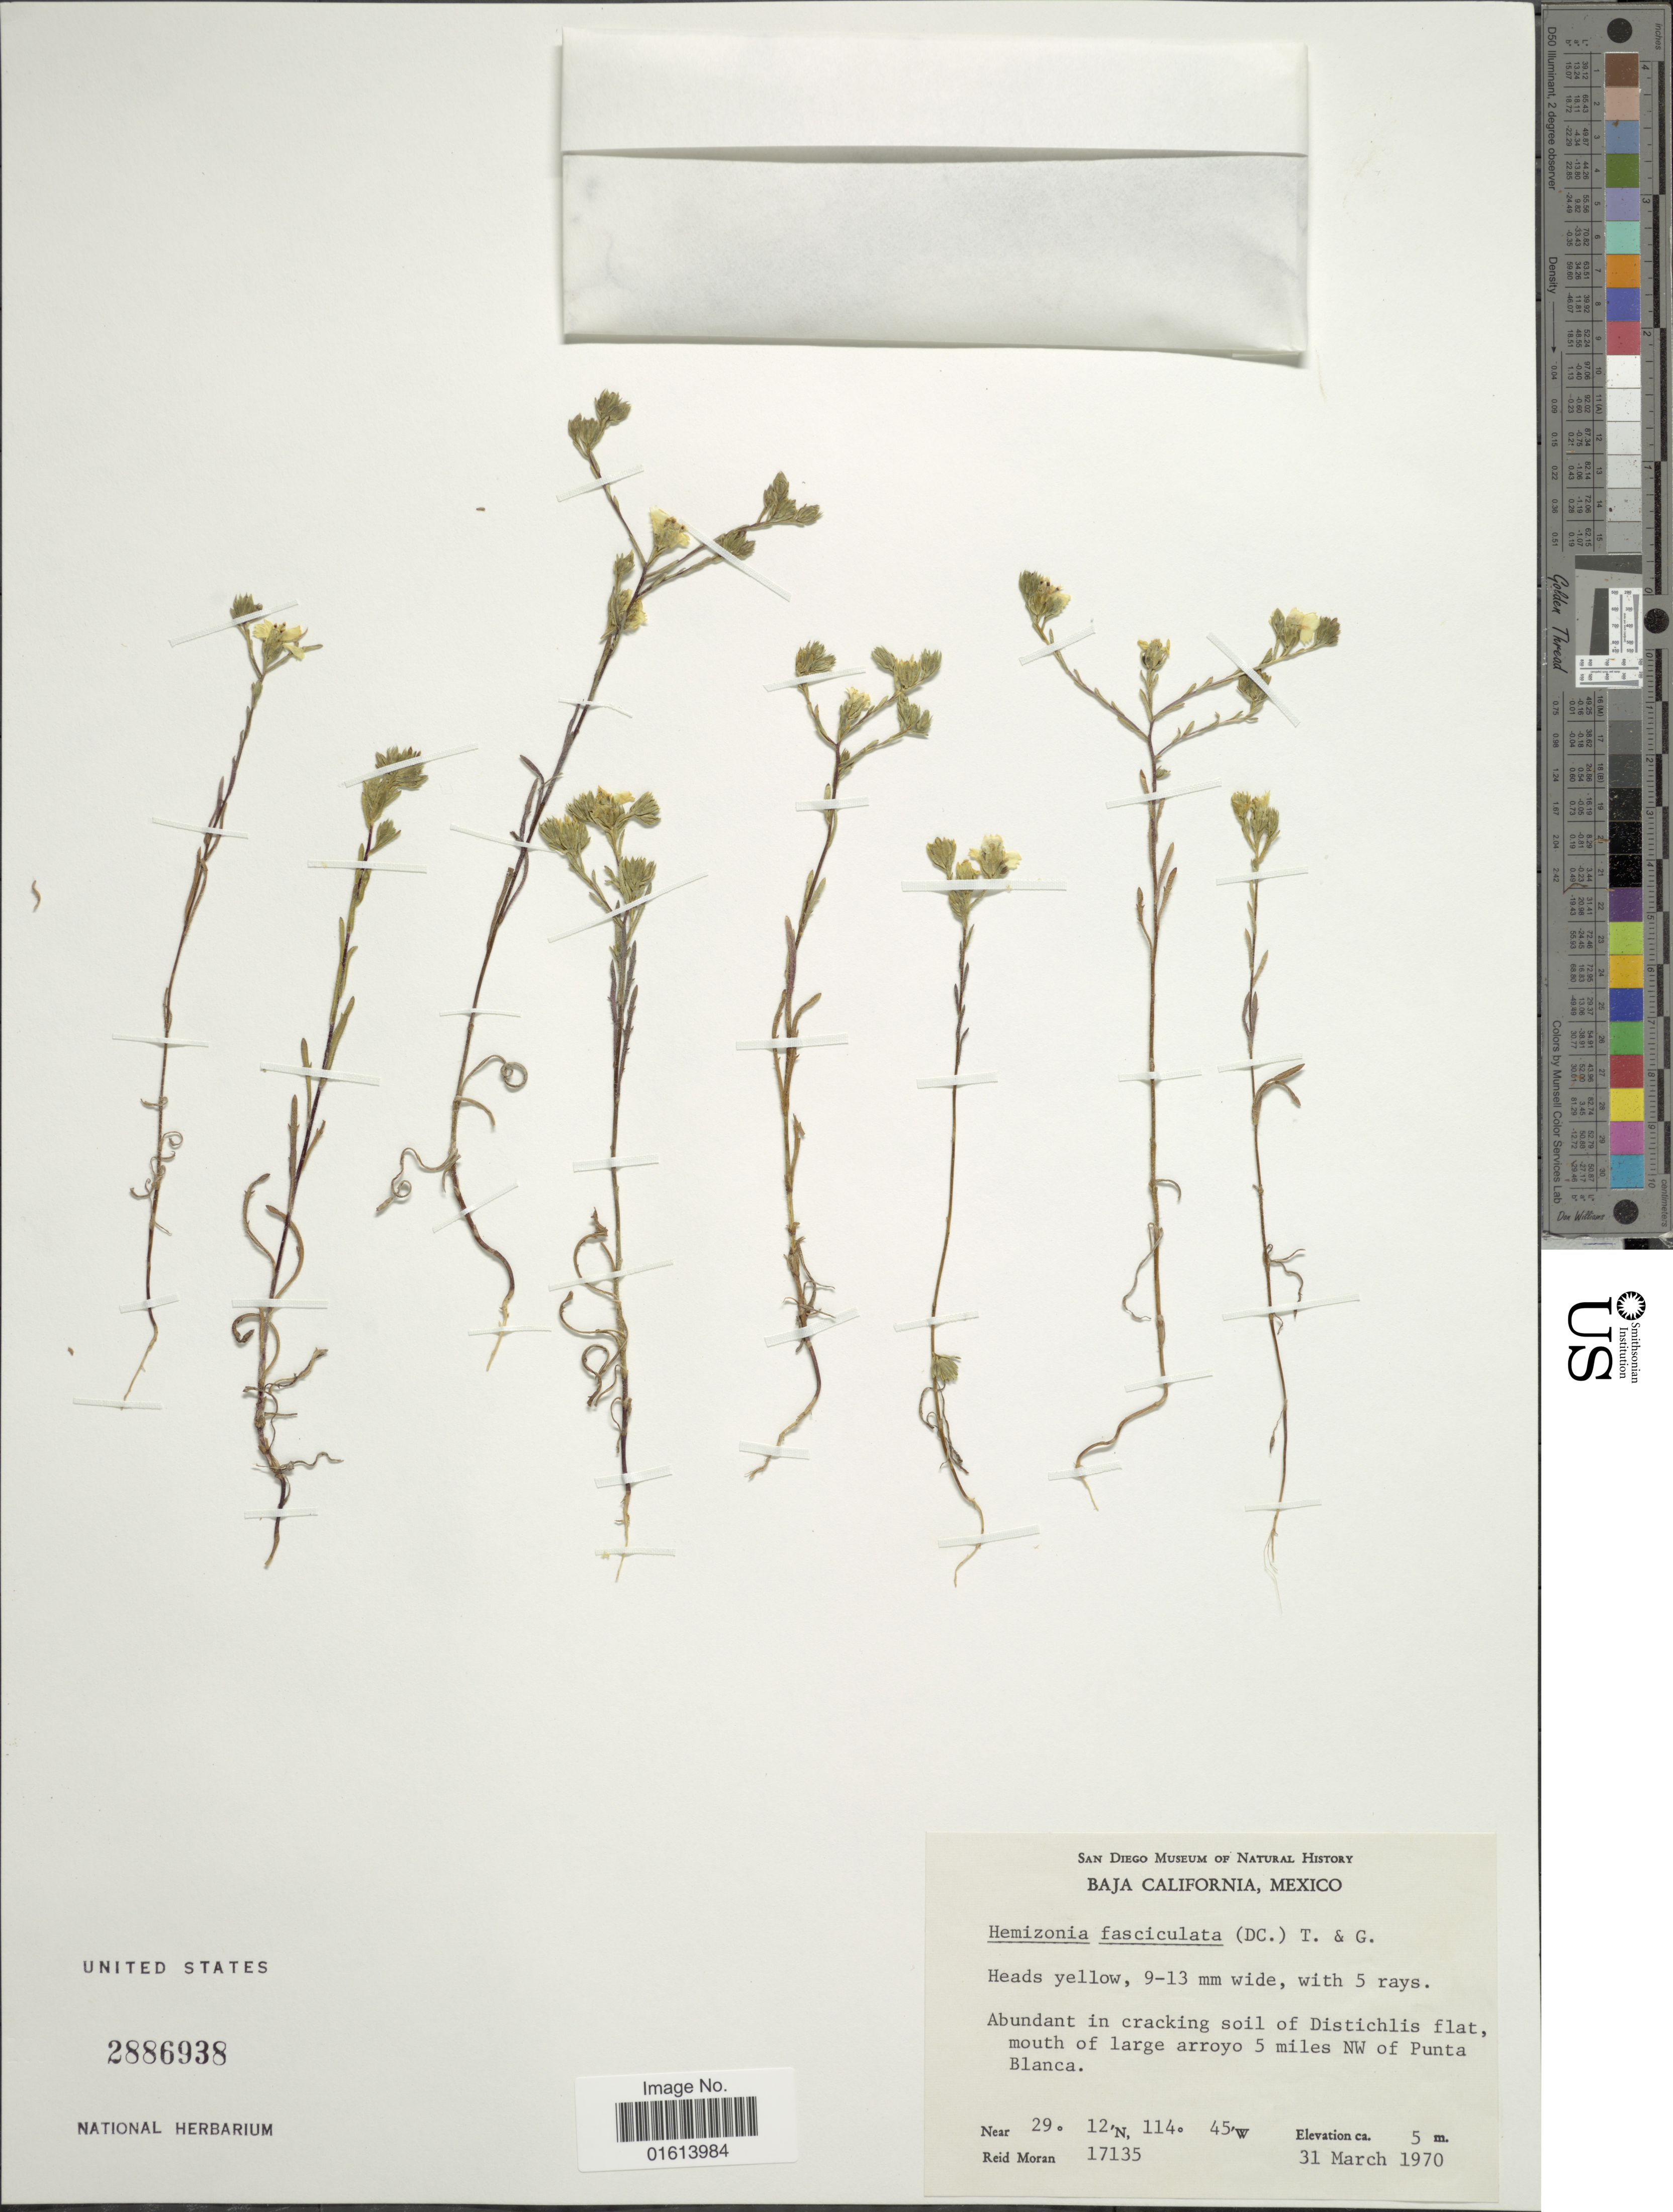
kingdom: Plantae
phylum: Tracheophyta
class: Magnoliopsida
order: Asterales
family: Asteraceae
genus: Deinandra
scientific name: Deinandra fasciculata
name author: (DC.) Greene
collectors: R. V. Moran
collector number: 17135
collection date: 1970-03-31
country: Mexico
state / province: Baja California Norte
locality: In cracking soil of Distichlis flat, mouth of large arroyo 5 miles NW of Punta Blanca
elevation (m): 5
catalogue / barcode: US 2886938